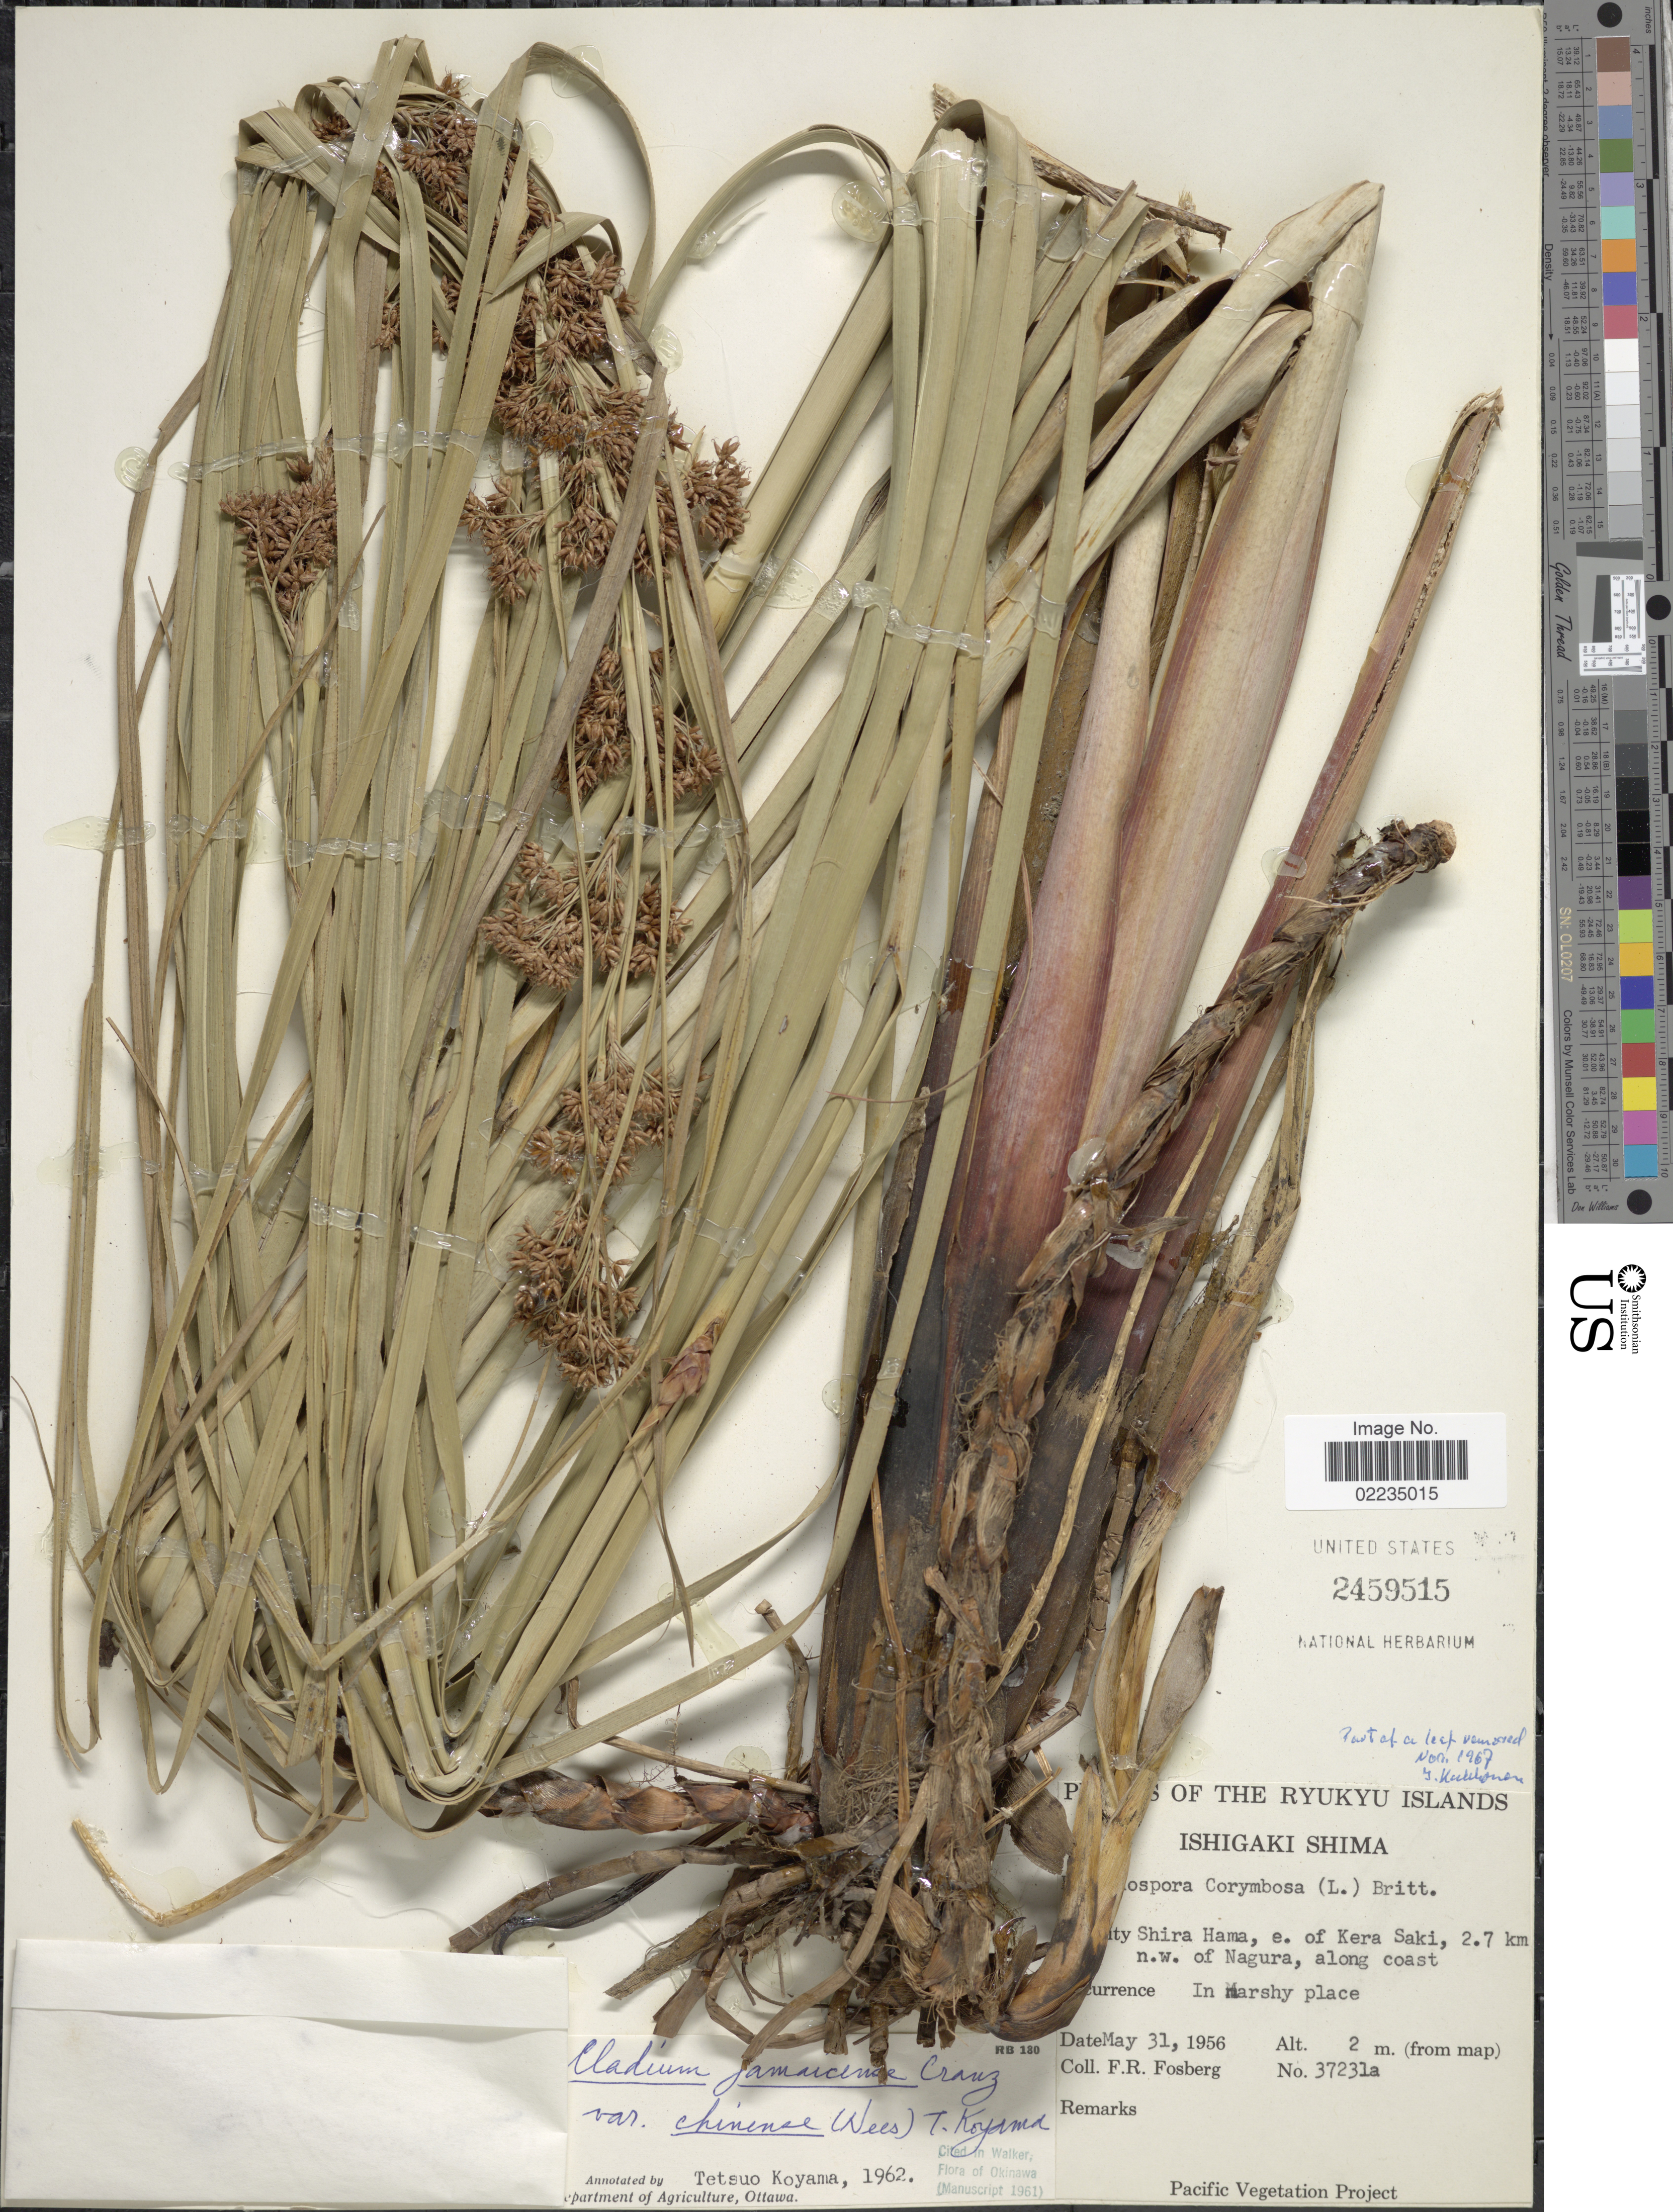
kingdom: Plantae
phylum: Tracheophyta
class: Liliopsida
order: Poales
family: Cyperaceae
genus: Cladium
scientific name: Cladium jamaicense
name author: Crantz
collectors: F. R. Fosberg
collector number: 37231a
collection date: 1956-05-31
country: Japan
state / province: Okinawa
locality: The Ryukyu Islands, Ishigaki Shima, Shira Hama, e. of Kera Saki, 2.7 n. w. of Nagura along coast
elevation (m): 2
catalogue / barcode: US 2459515